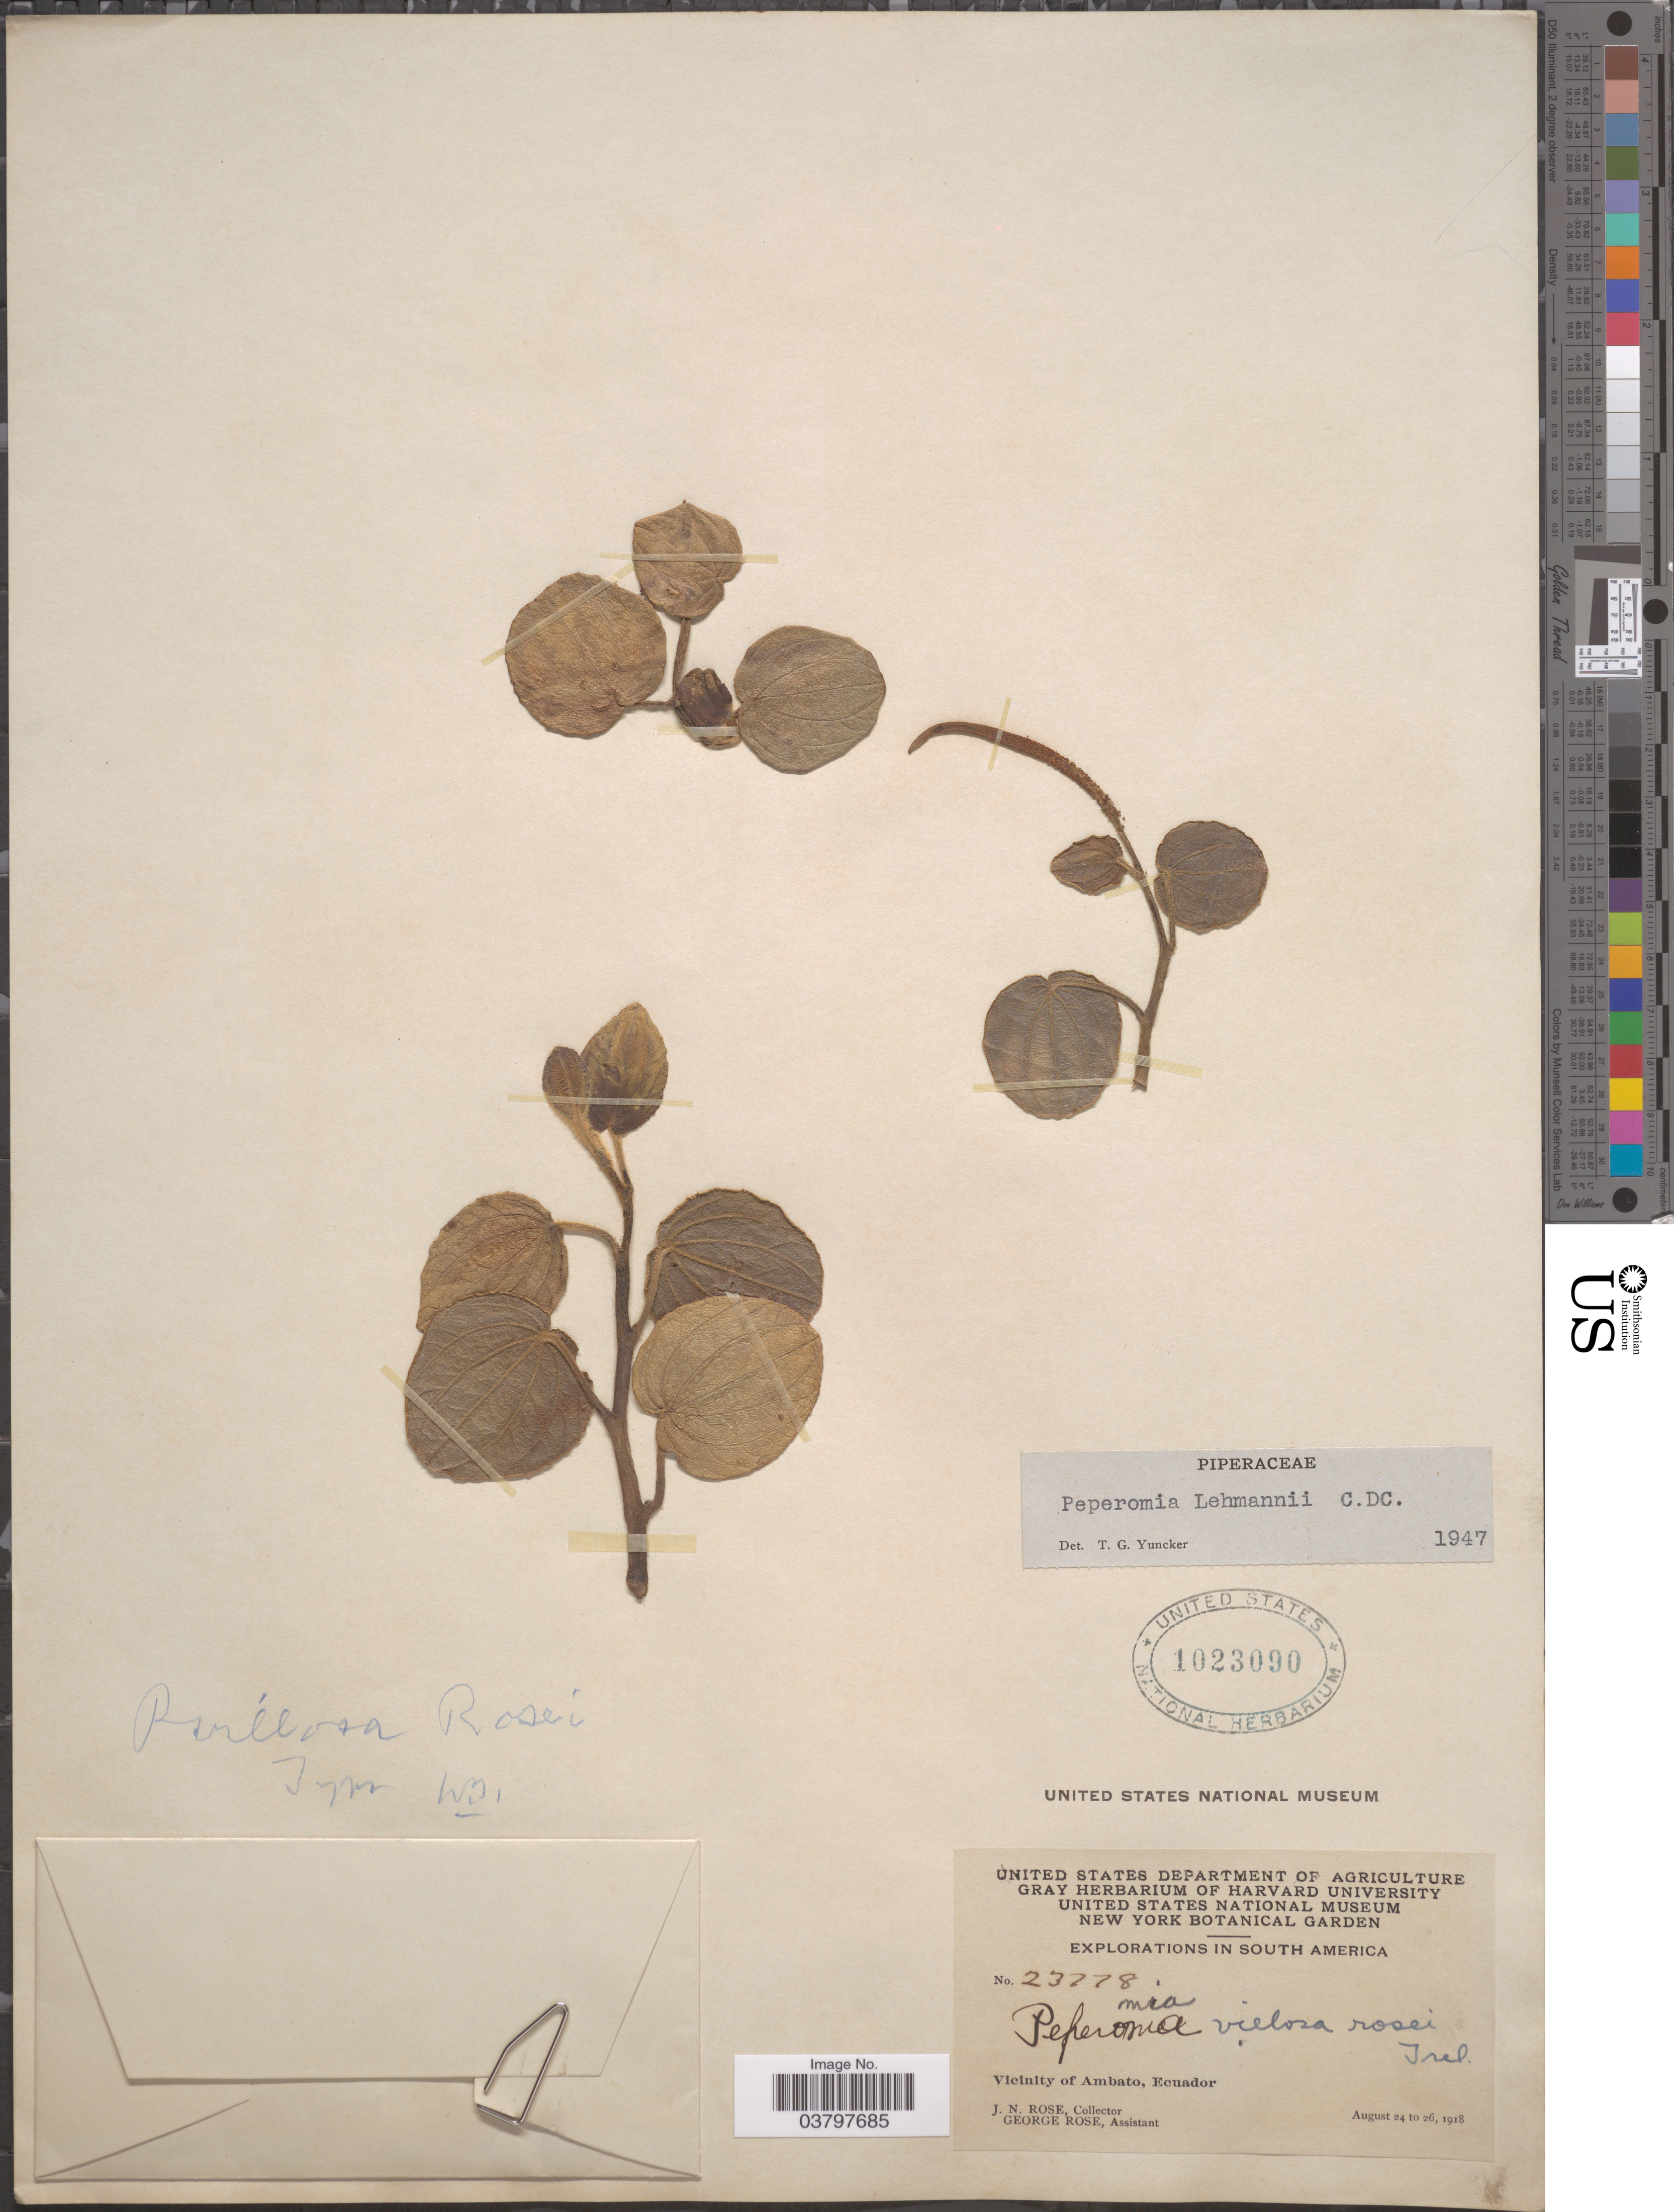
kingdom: Plantae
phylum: Tracheophyta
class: Magnoliopsida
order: Piperales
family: Piperaceae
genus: Peperomia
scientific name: Peperomia lehmannii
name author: C. DC.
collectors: J. N. Rose & G. Rose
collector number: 23778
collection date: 1918-08-24/1918-08-26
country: Ecuador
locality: Vicinity of Ambato.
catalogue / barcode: US 1023090